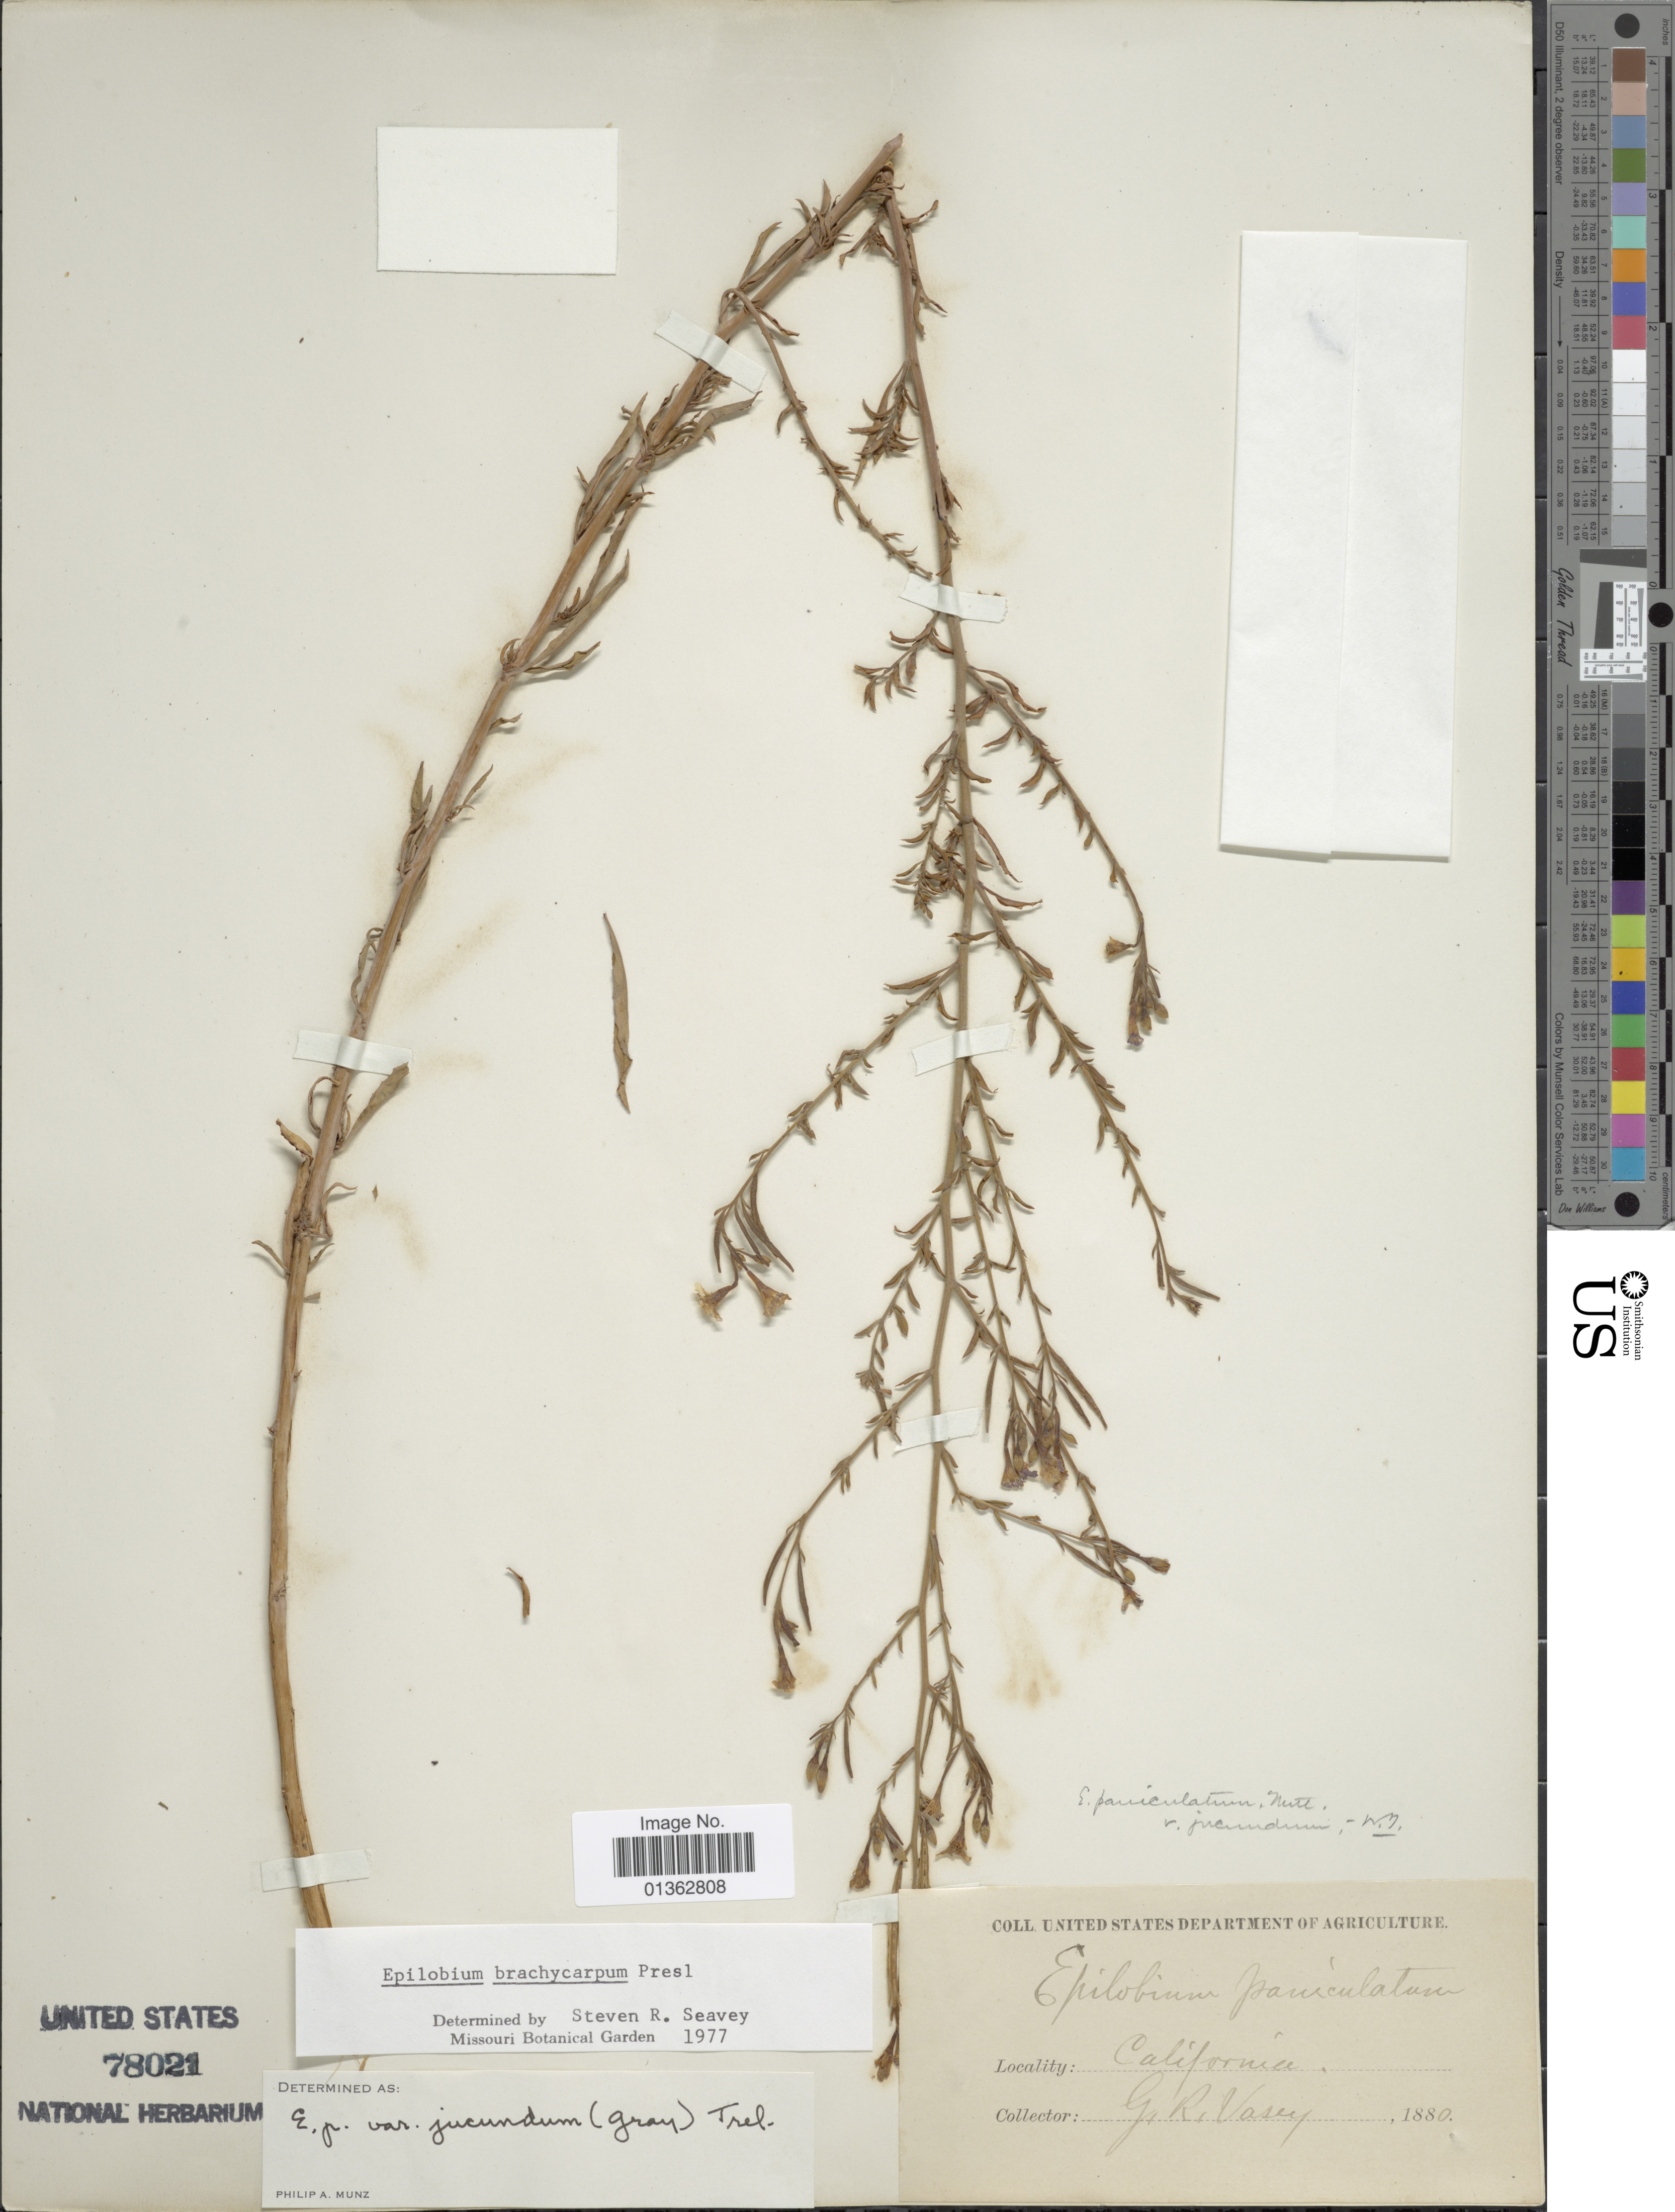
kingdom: Plantae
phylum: Tracheophyta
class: Magnoliopsida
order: Myrtales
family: Onagraceae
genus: Epilobium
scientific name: Epilobium brachycarpum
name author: C. Presl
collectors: G. R. Vasey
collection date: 1880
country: United States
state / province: California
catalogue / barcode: US 78021